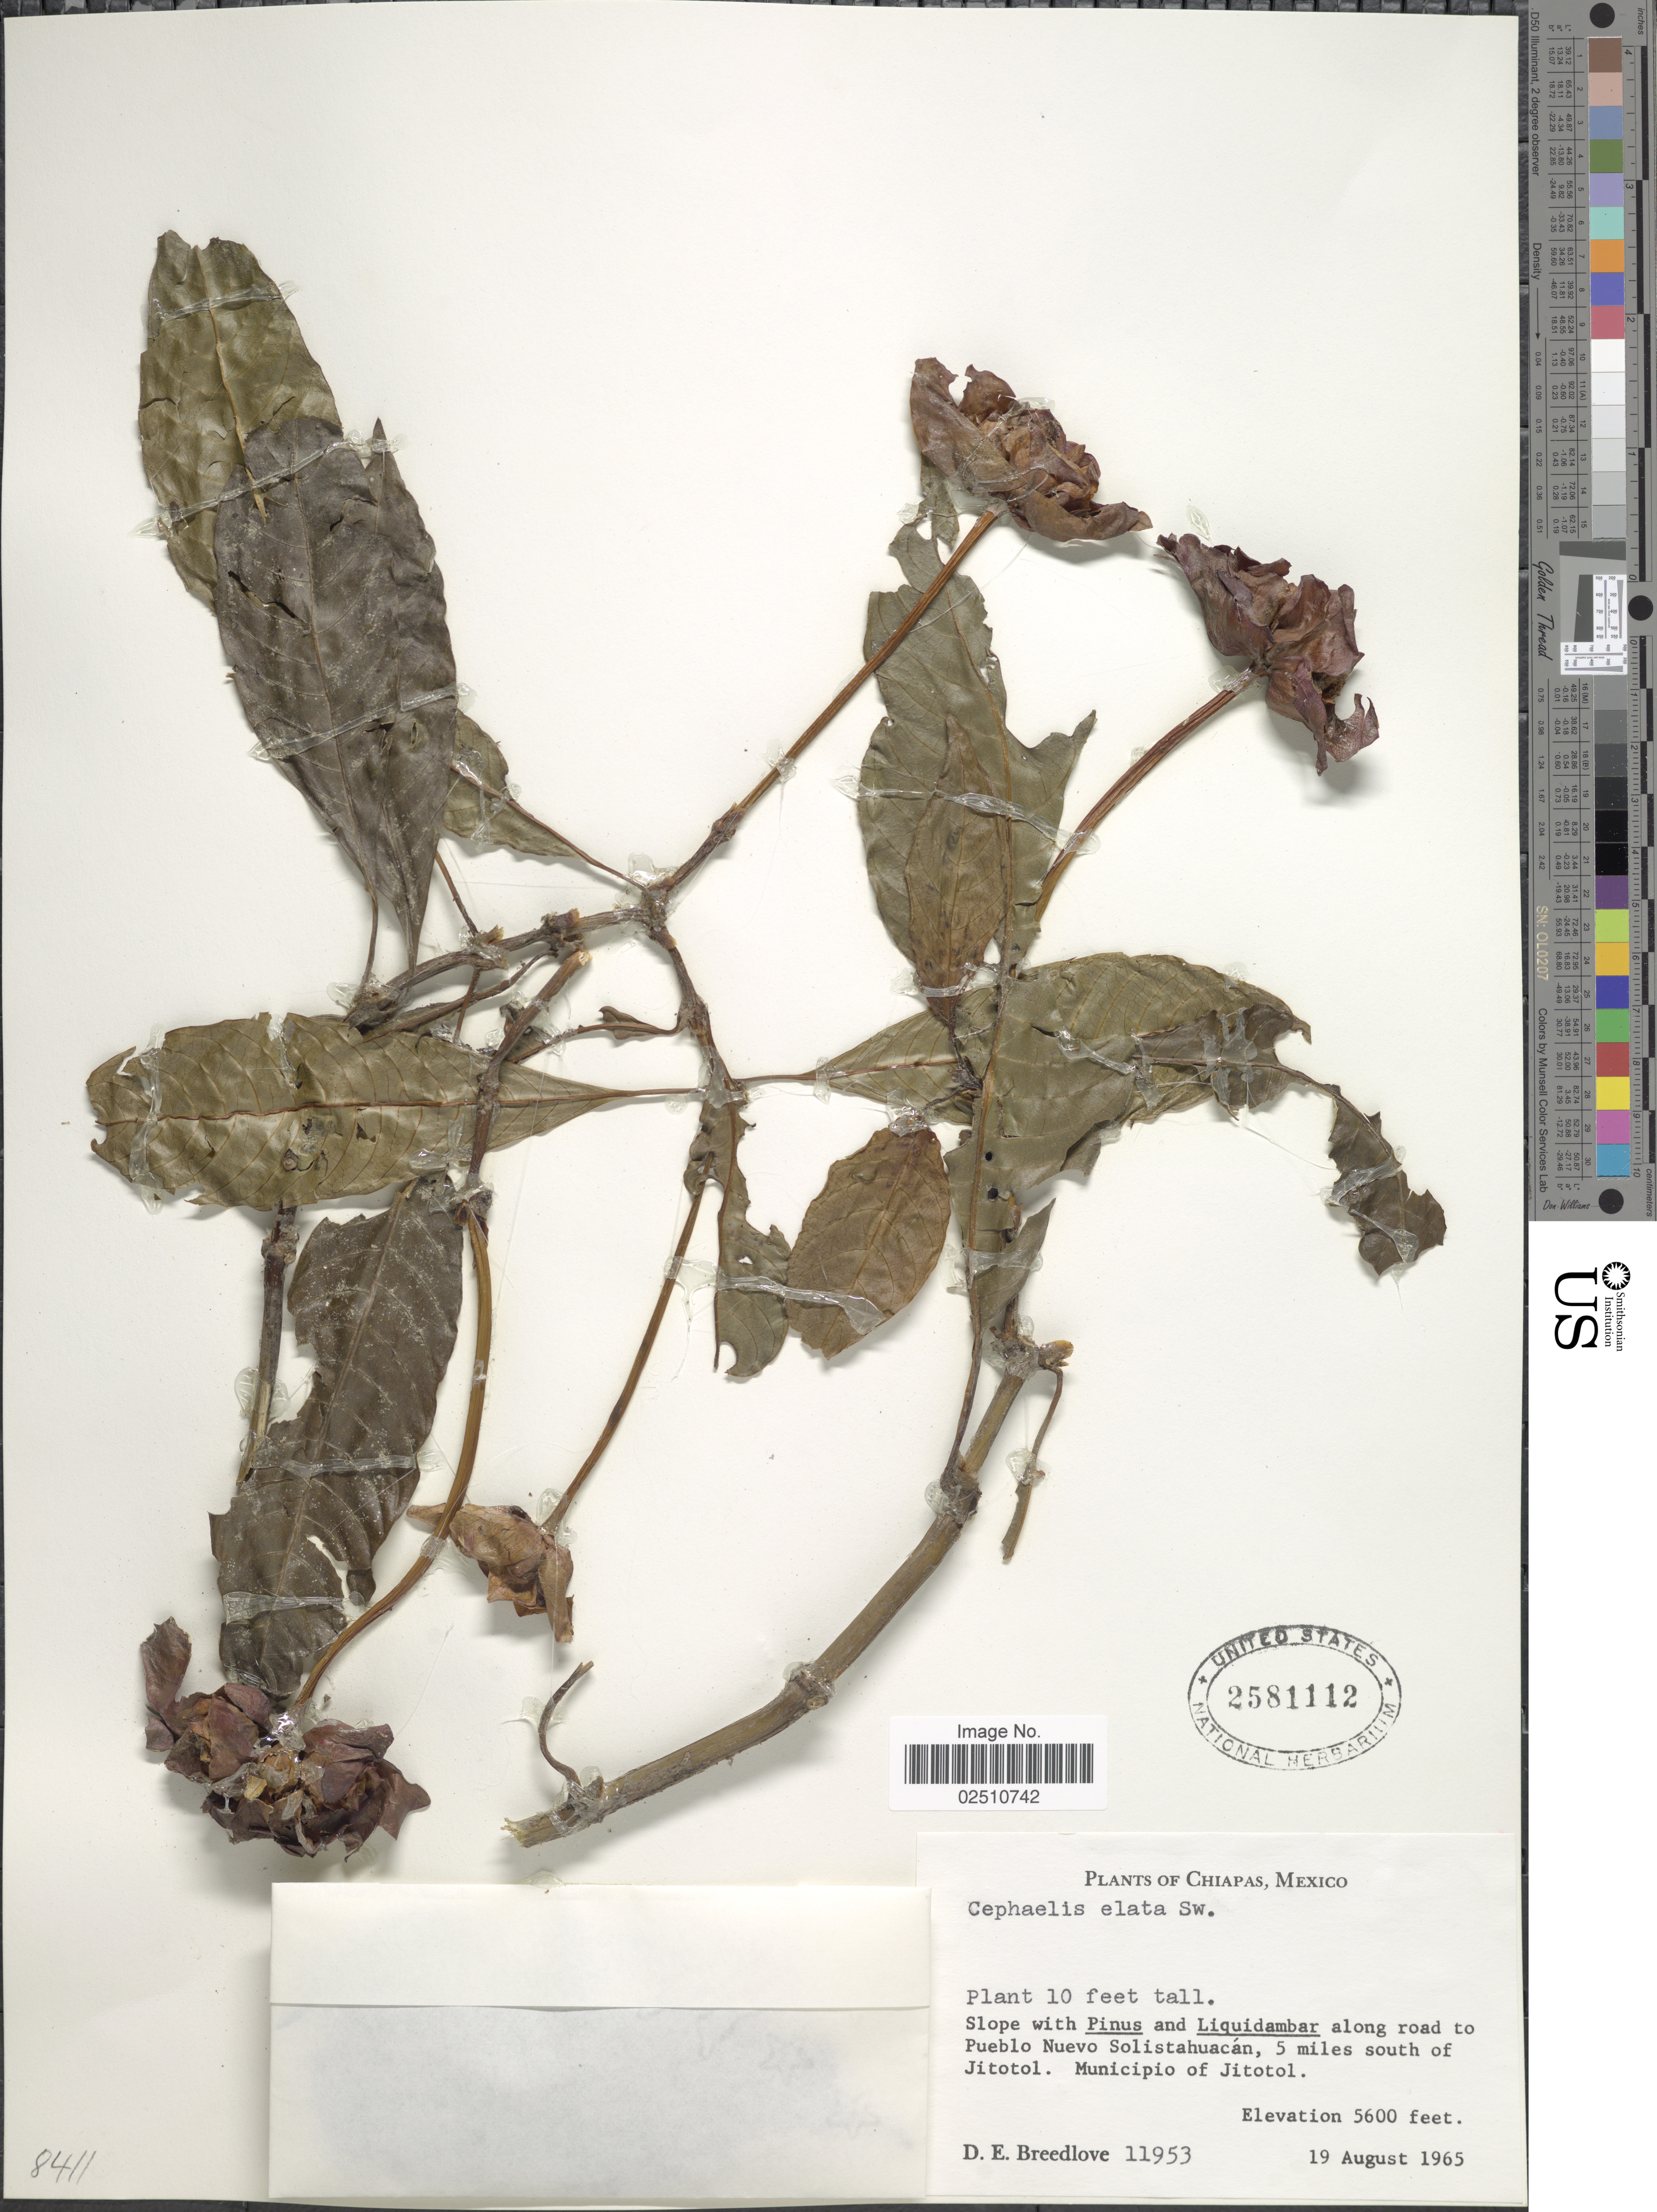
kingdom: Plantae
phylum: Tracheophyta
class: Magnoliopsida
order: Gentianales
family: Rubiaceae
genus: Psychotria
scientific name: Psychotria elata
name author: (Sw.) Hammel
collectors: D. E. Breedlove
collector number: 11953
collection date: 1965-08-19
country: Mexico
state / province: Chiapas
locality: Along road to Pueblo Nuevo Solistahuacan, 5 miles south of Jitotol, Municipio of Jitotol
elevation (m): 1707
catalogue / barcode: US 2581112